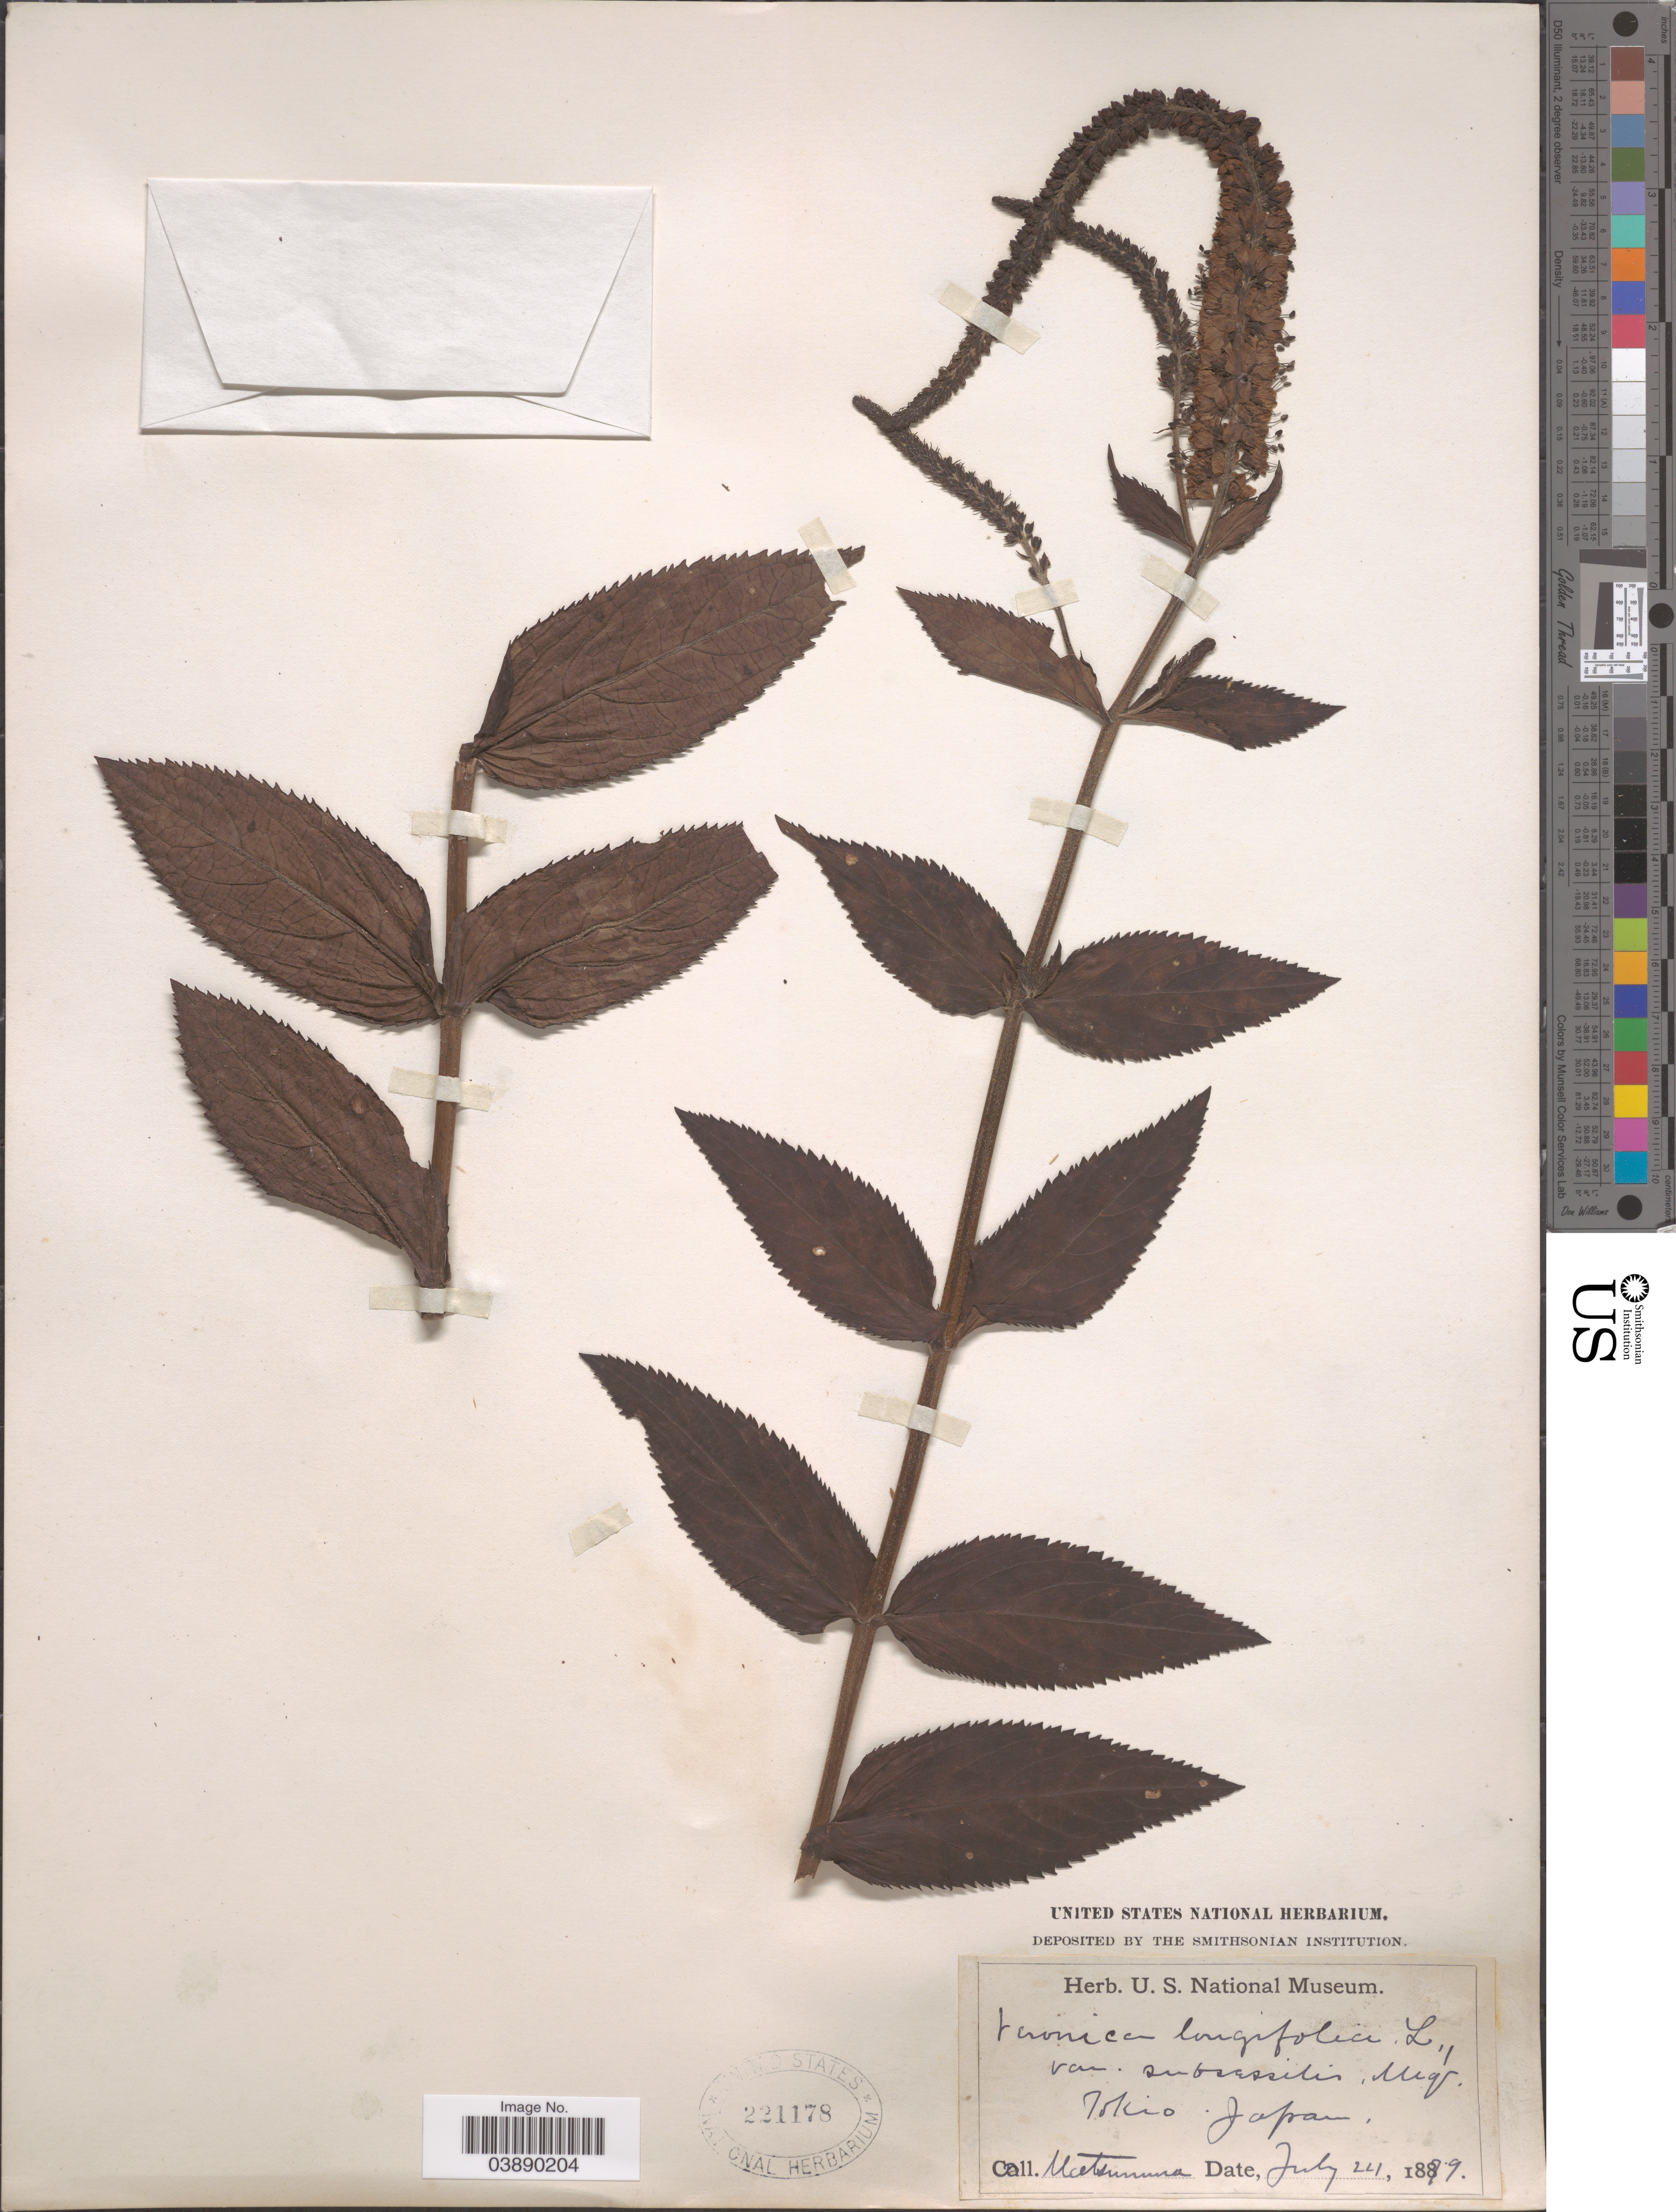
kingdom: Plantae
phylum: Tracheophyta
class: Magnoliopsida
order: Lamiales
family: Plantaginaceae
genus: Veronica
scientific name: Veronica longifolia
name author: L.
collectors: -- Matsumura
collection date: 1879-07-24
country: Japan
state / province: Tokyo, Federal City of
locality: Tokio.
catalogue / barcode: US 221178